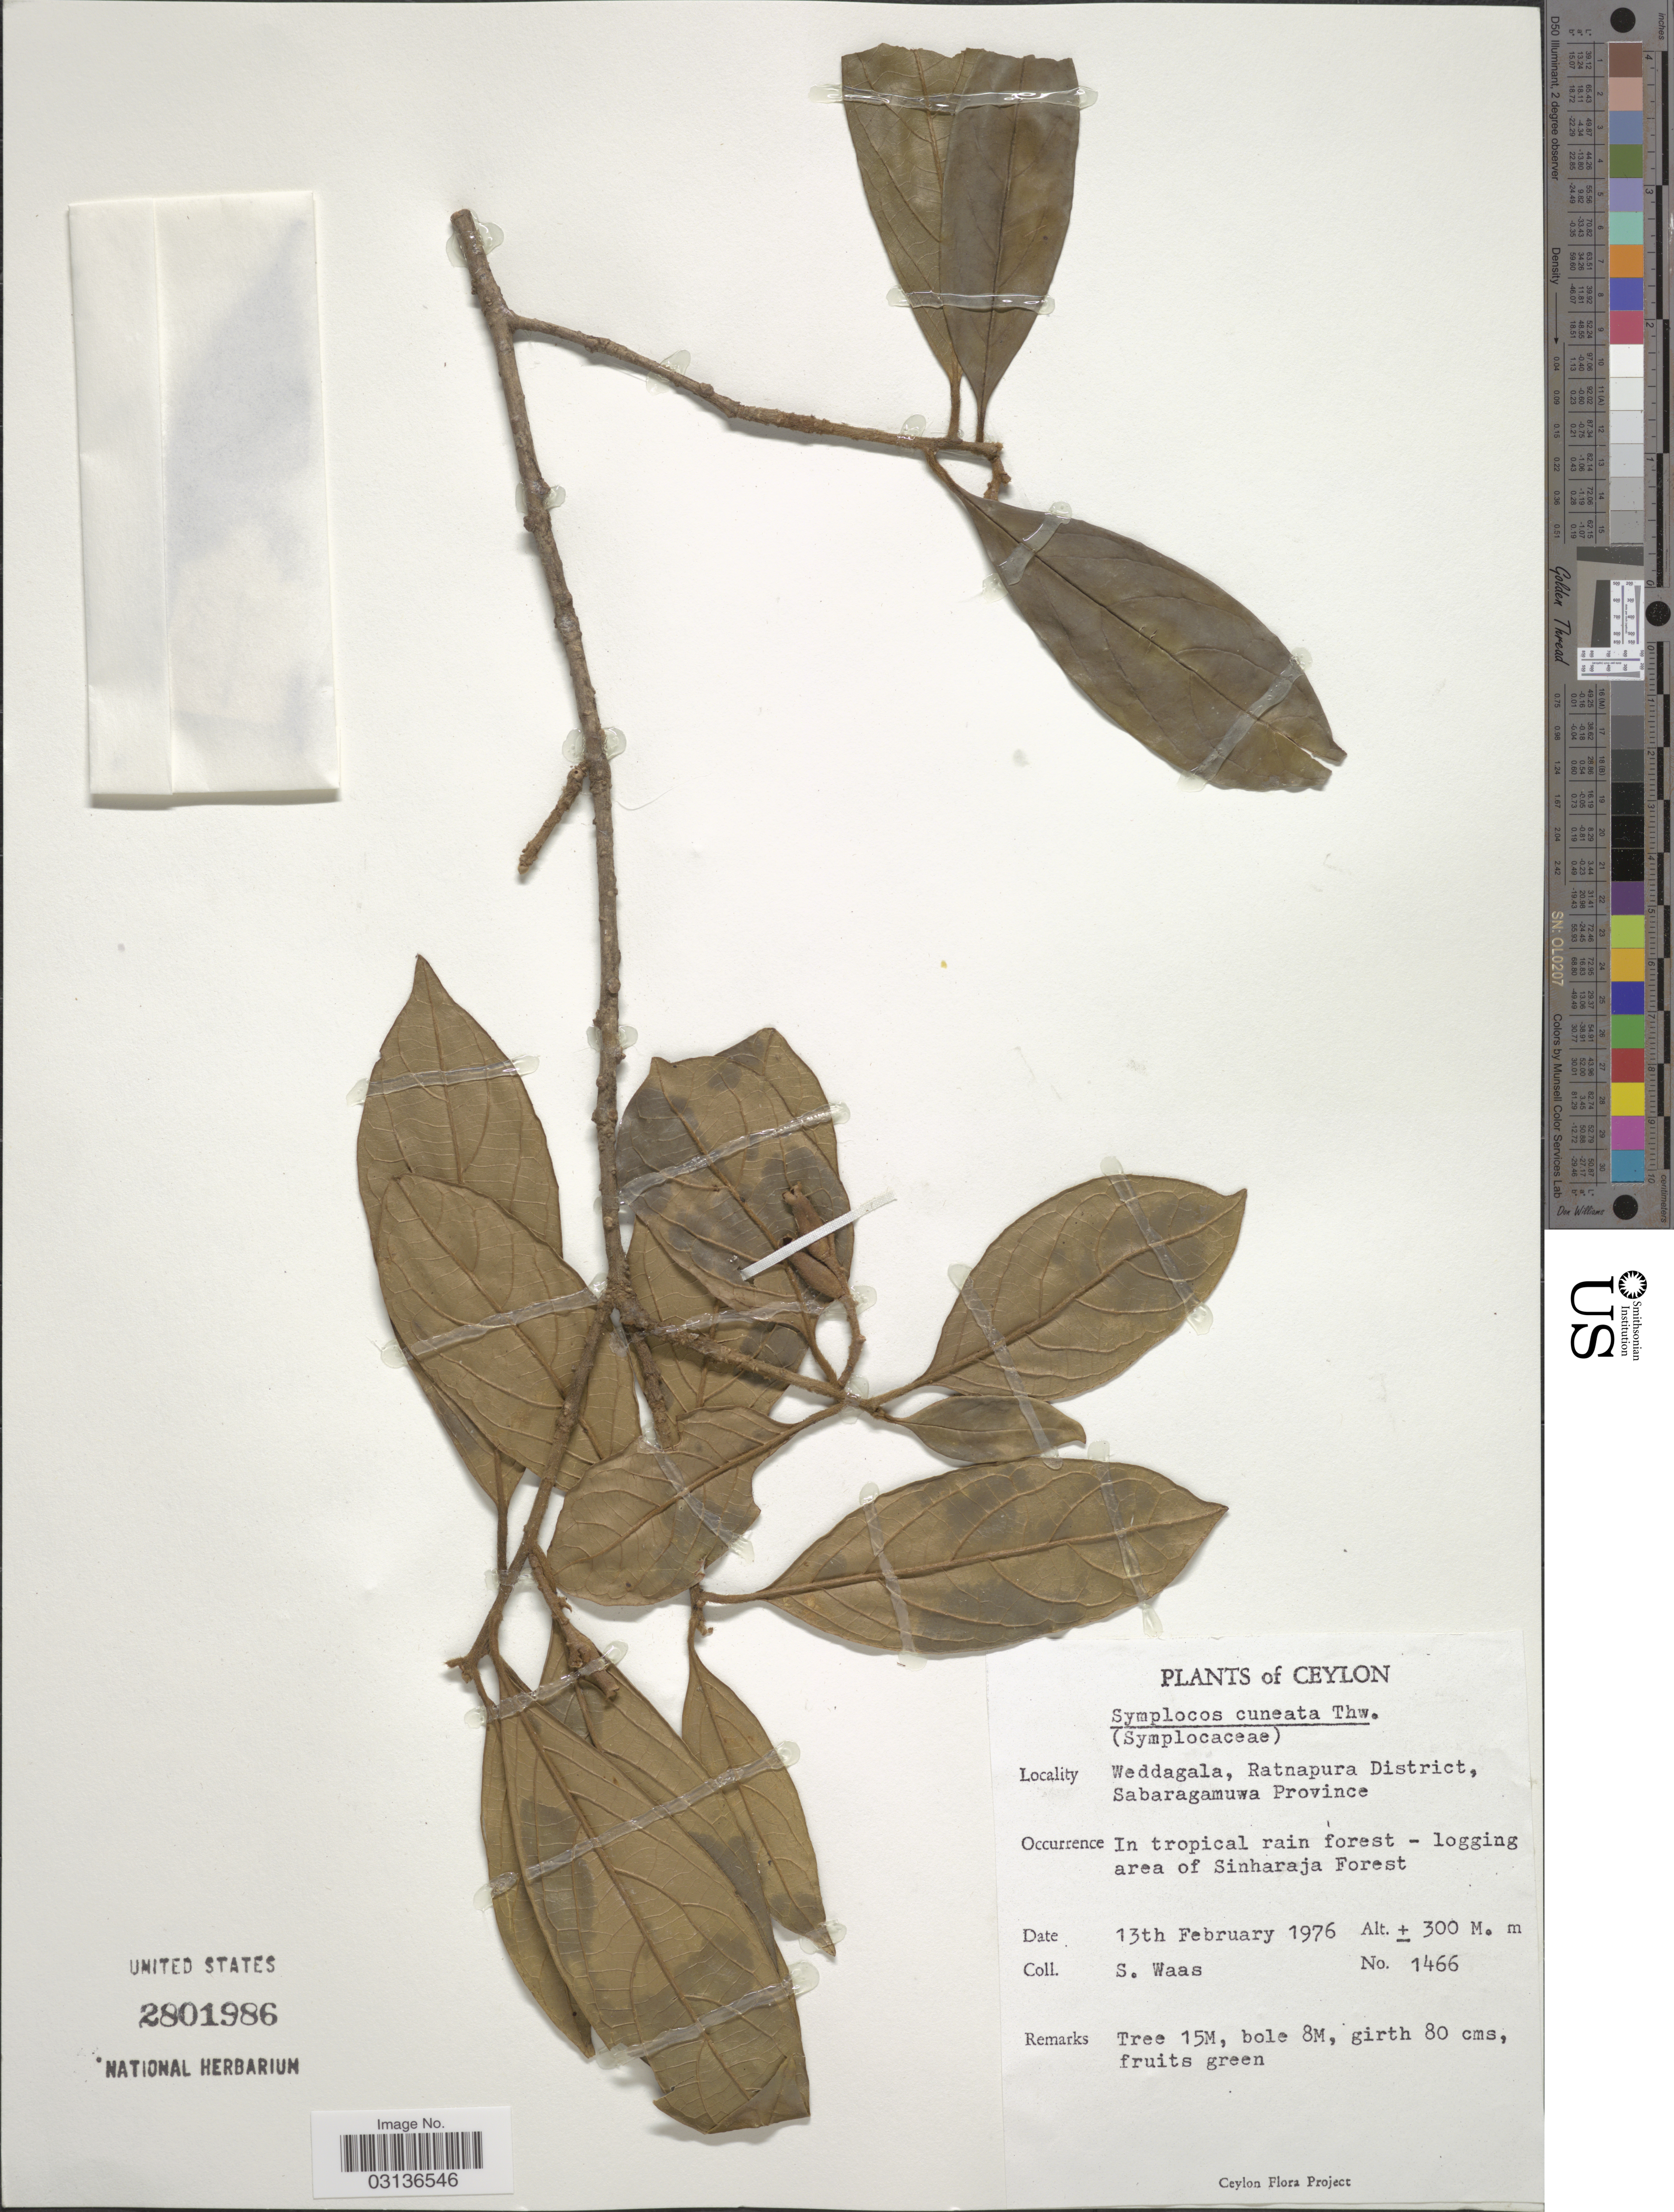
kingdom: Plantae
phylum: Tracheophyta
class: Magnoliopsida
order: Ericales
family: Symplocaceae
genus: Symplocos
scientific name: Symplocos cuneata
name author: Thwaites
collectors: S. Waas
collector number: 1466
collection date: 1976-02-13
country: Sri Lanka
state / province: Sabaragamuwa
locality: Ceylon. Weddagala, Ratnapura District. In tropical rain forest - logging area of Sinharaja Forest.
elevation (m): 300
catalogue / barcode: US 2801986